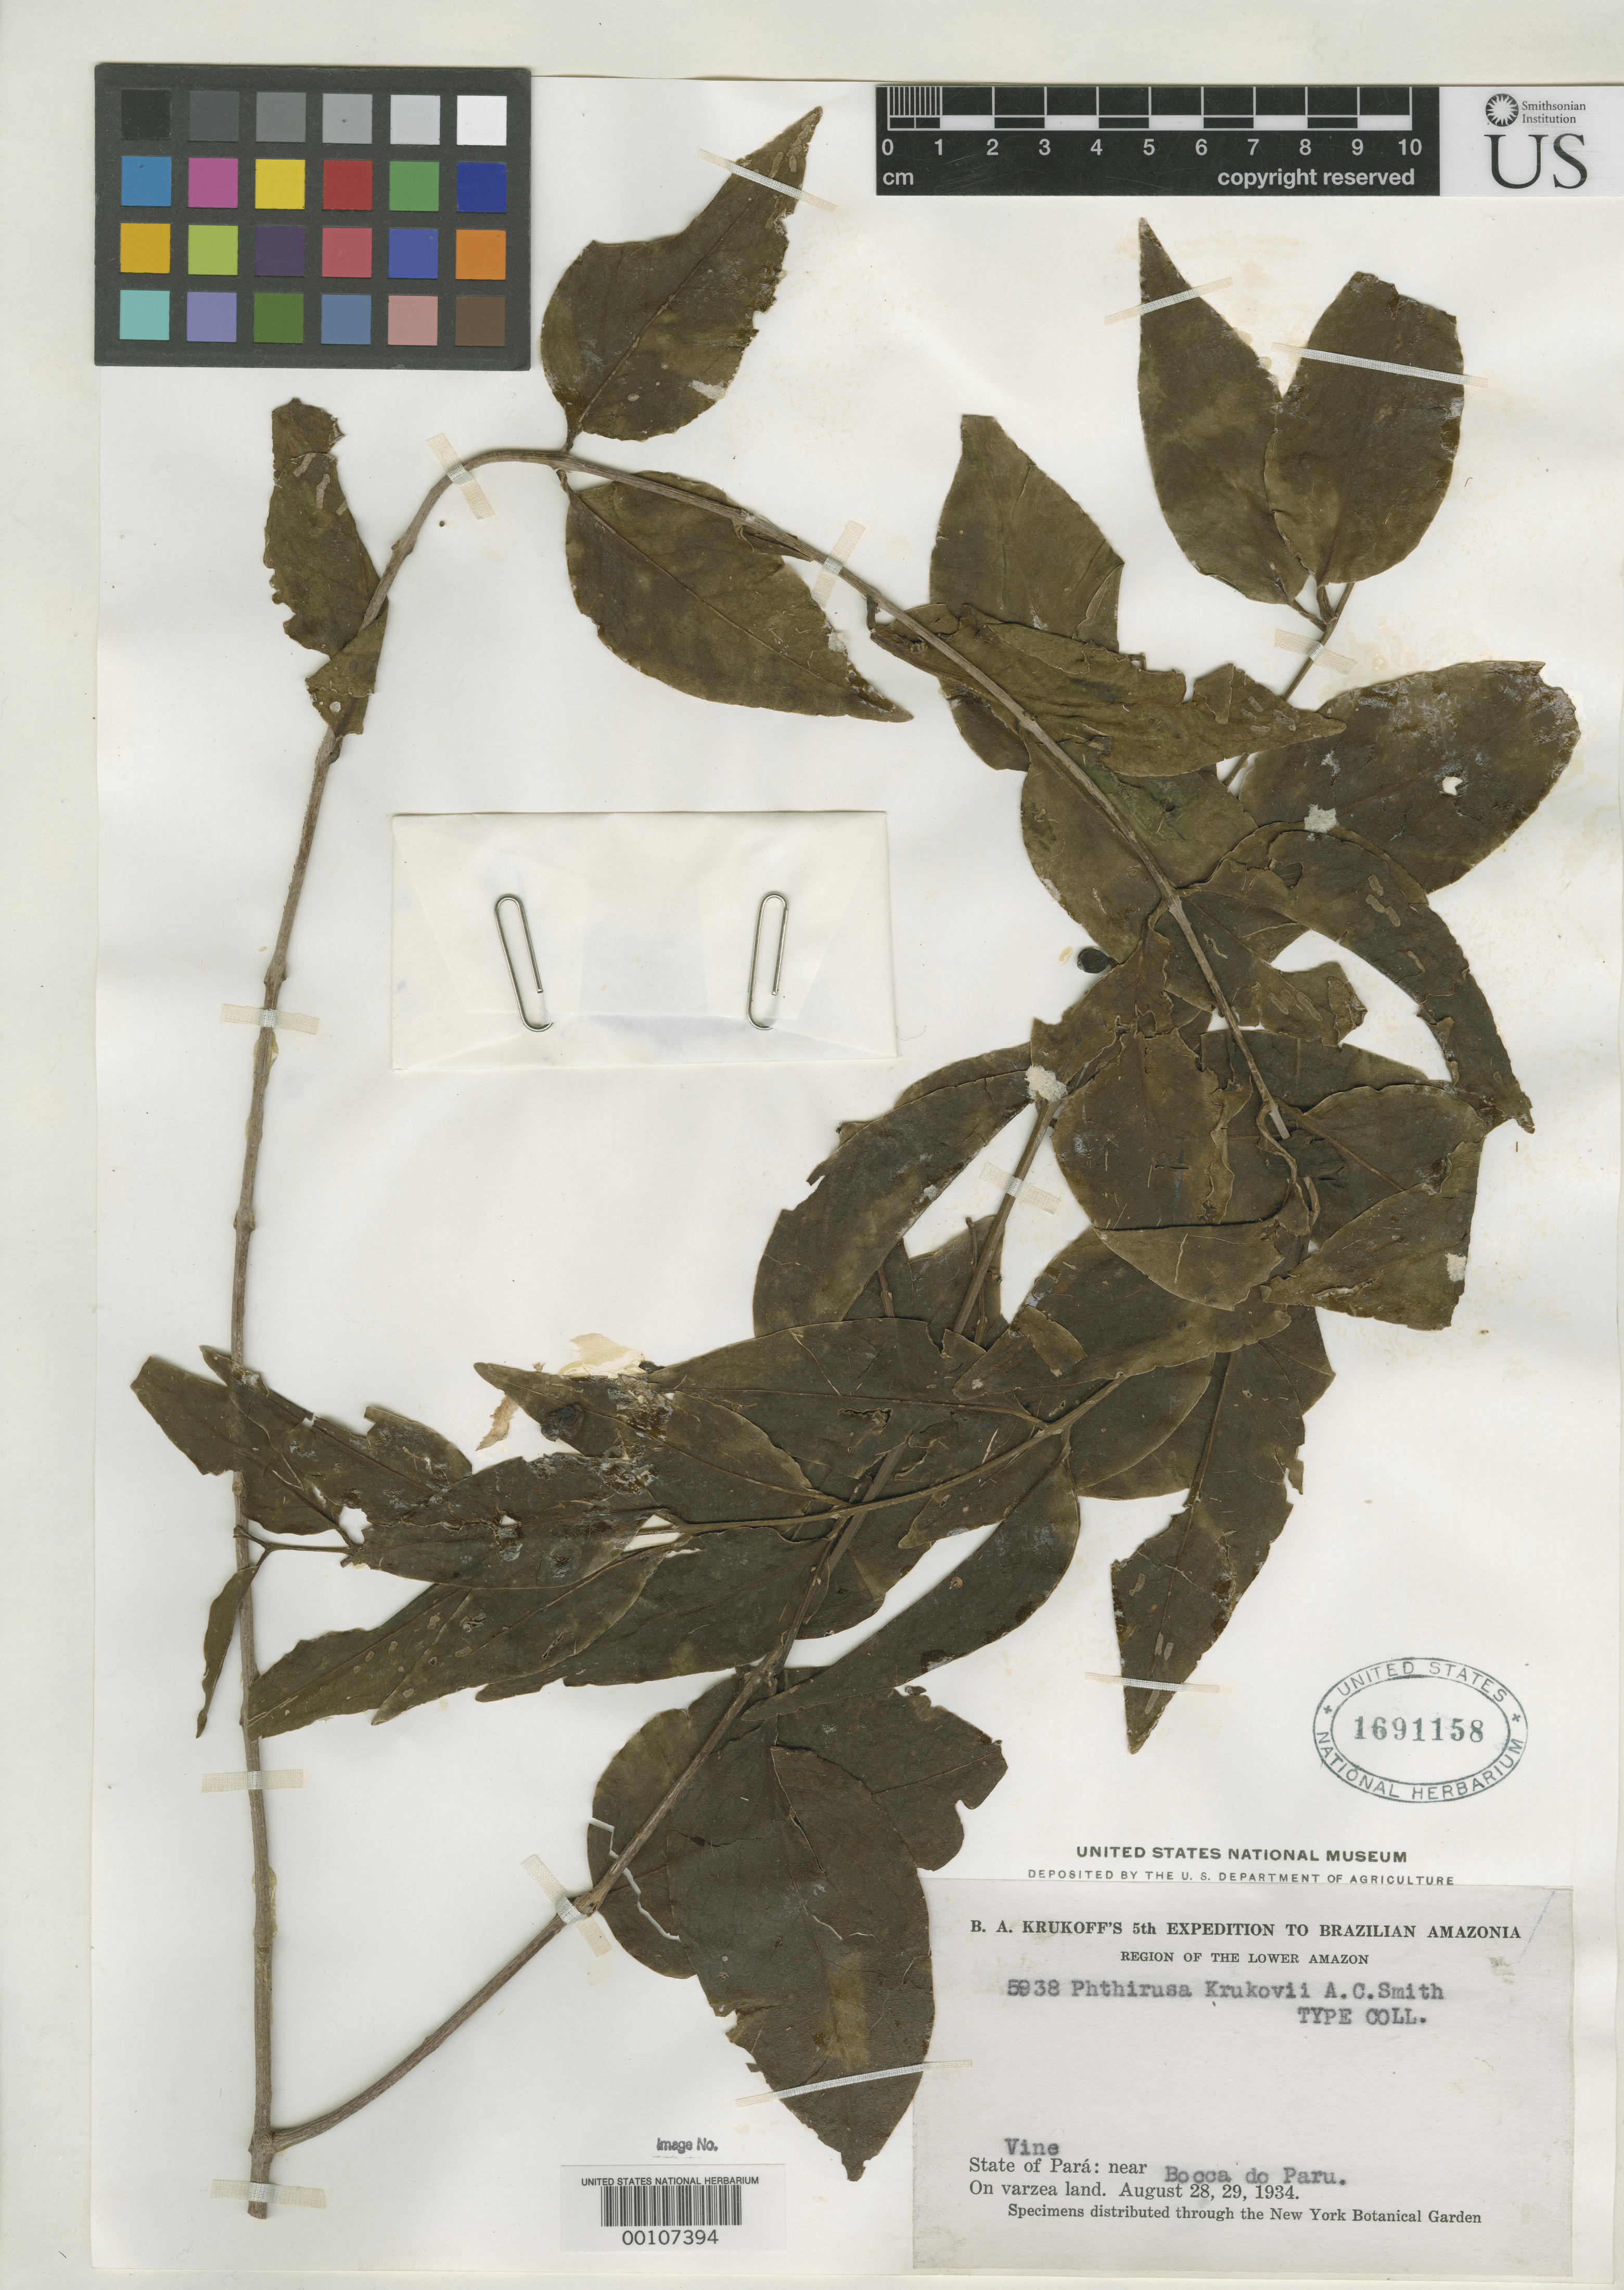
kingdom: Plantae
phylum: Tracheophyta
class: Magnoliopsida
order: Santalales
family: Loranthaceae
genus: Phthirusa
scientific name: Phthirusa krukovii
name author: A.C. Sm.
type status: Isotype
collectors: B. A. Krukoff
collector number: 5938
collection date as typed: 28 Aug 1934 to 29 Aug 1934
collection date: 1934-08-28/1934-08-29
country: Brazil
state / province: Pará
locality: Near Bocca do Paru.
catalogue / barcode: US 1691158